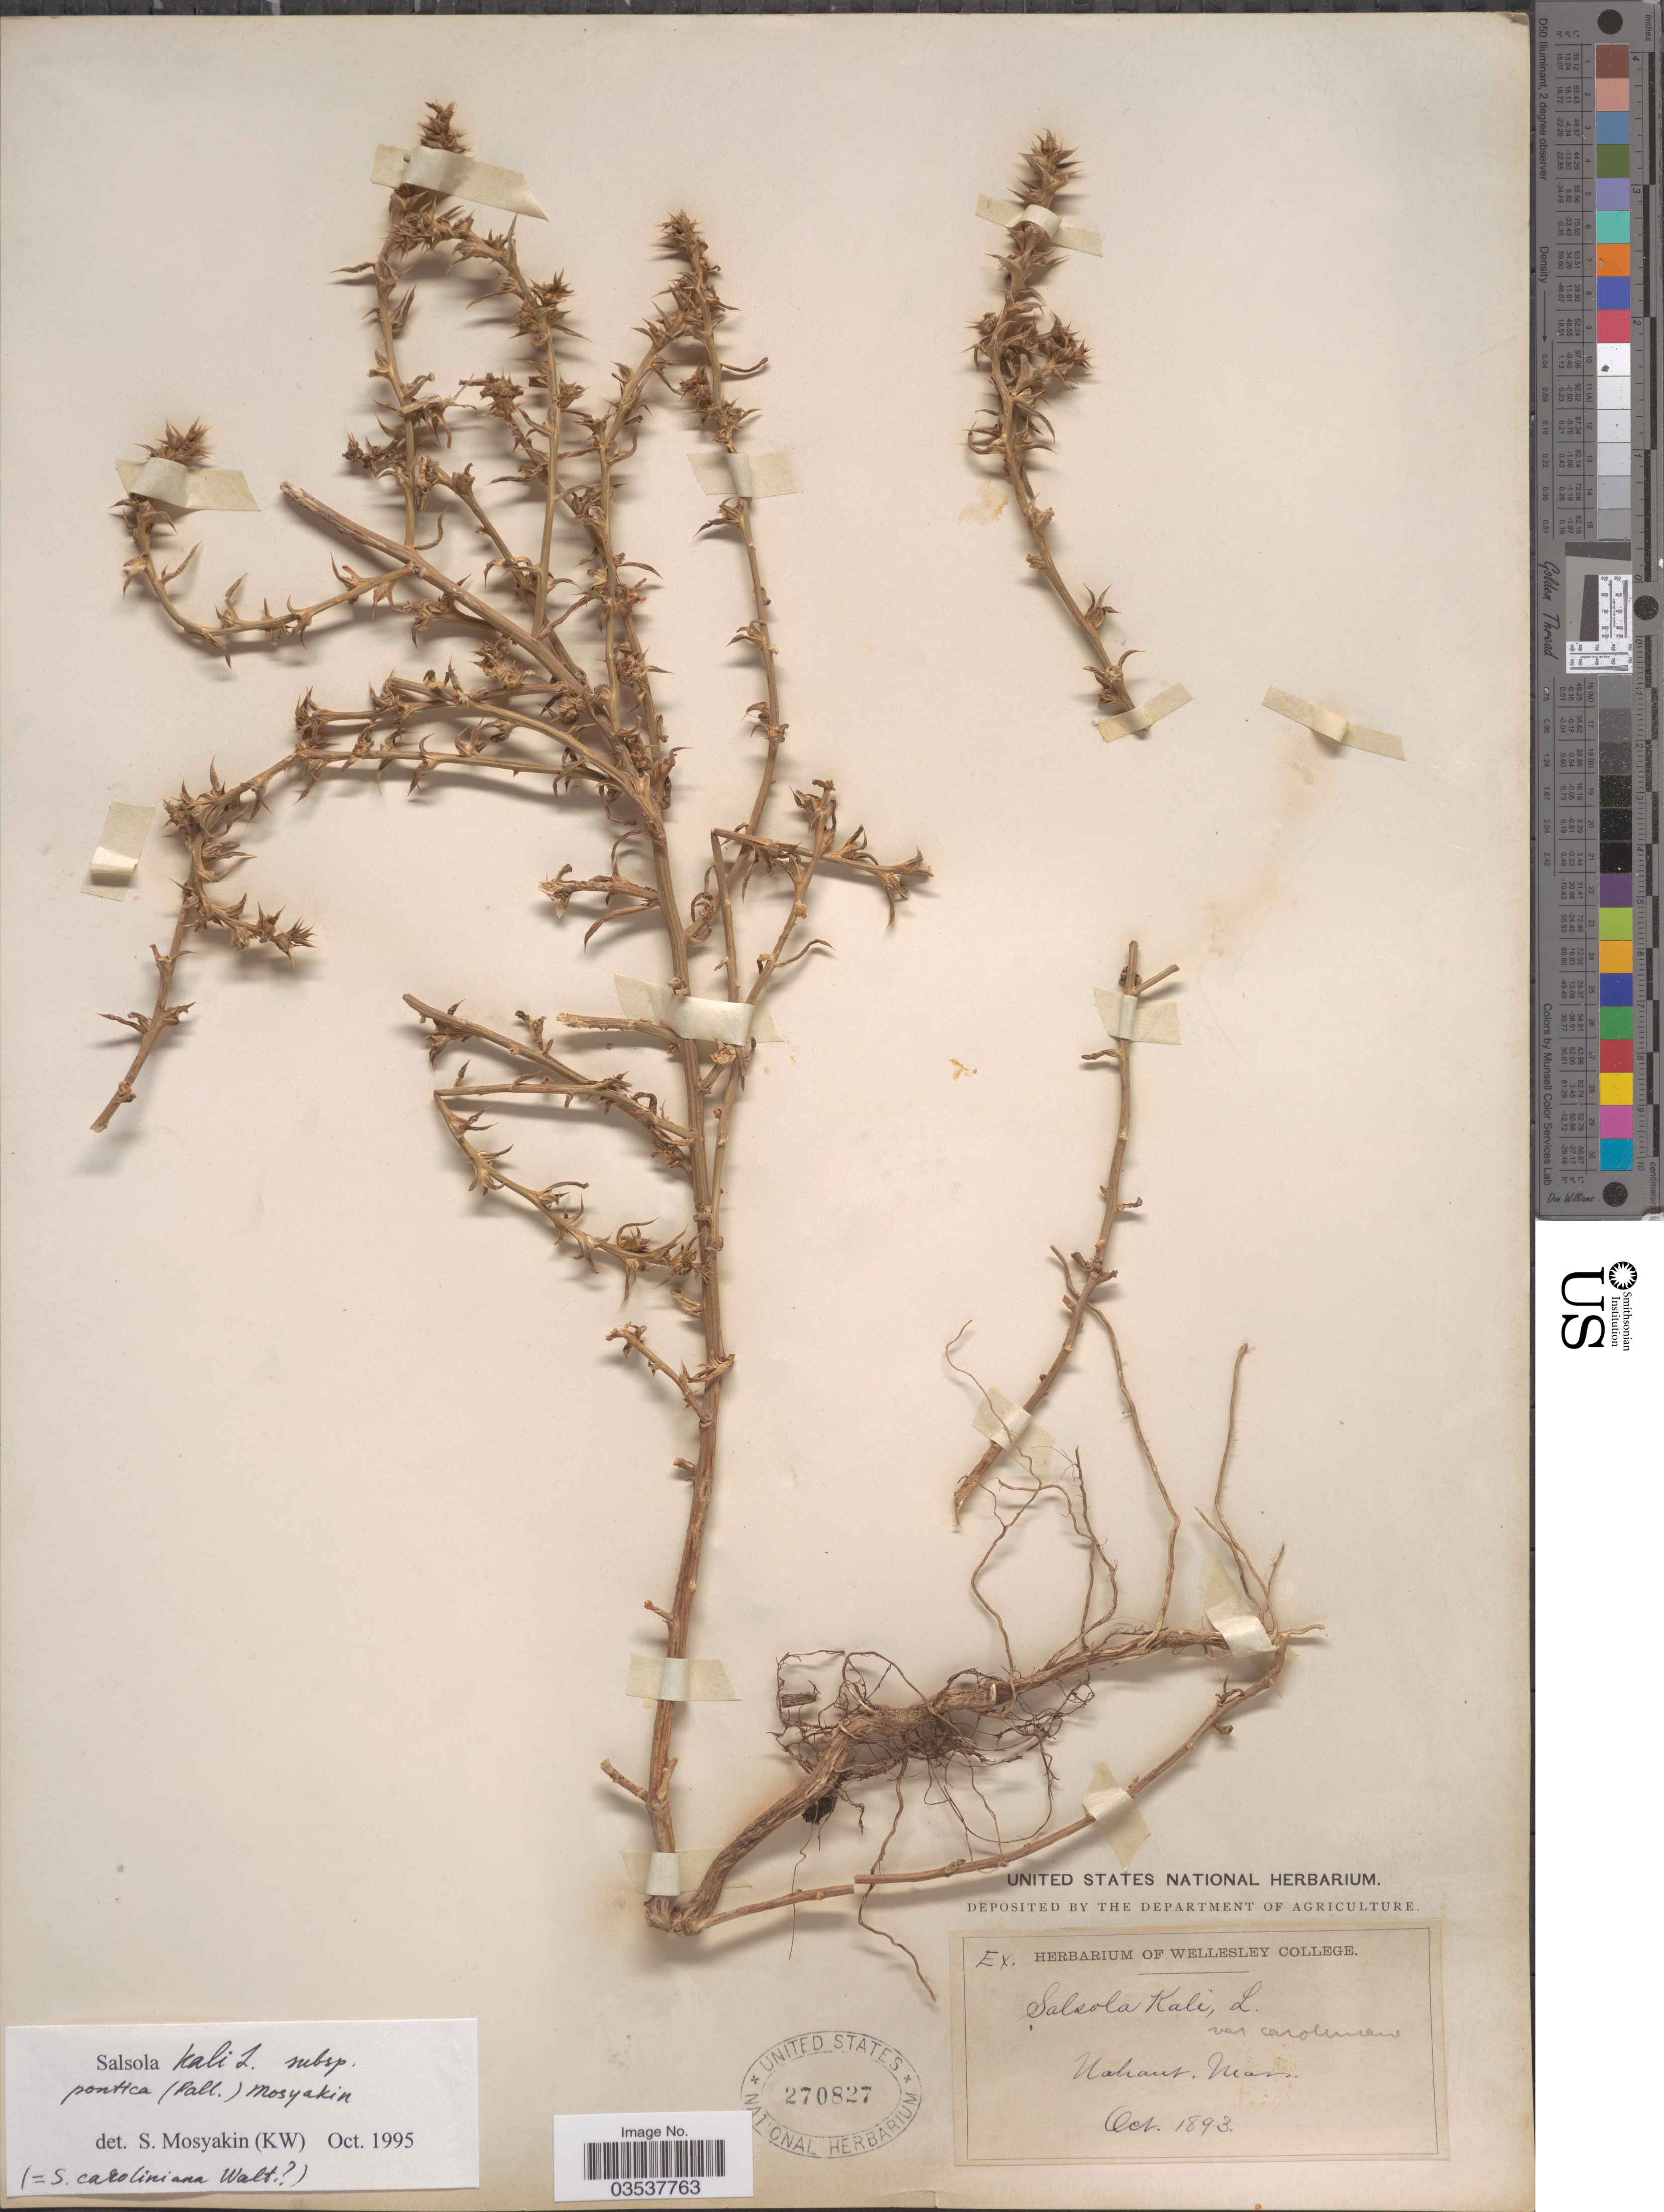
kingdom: Plantae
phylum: Tracheophyta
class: Magnoliopsida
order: Caryophyllales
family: Amaranthaceae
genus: Salsola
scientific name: Salsola kali var. caroliniana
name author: (Walter) Nutt.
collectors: ex herb. Wellesley College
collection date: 1893-10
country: United States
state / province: Massachusetts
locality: Nahant.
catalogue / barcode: US 270827